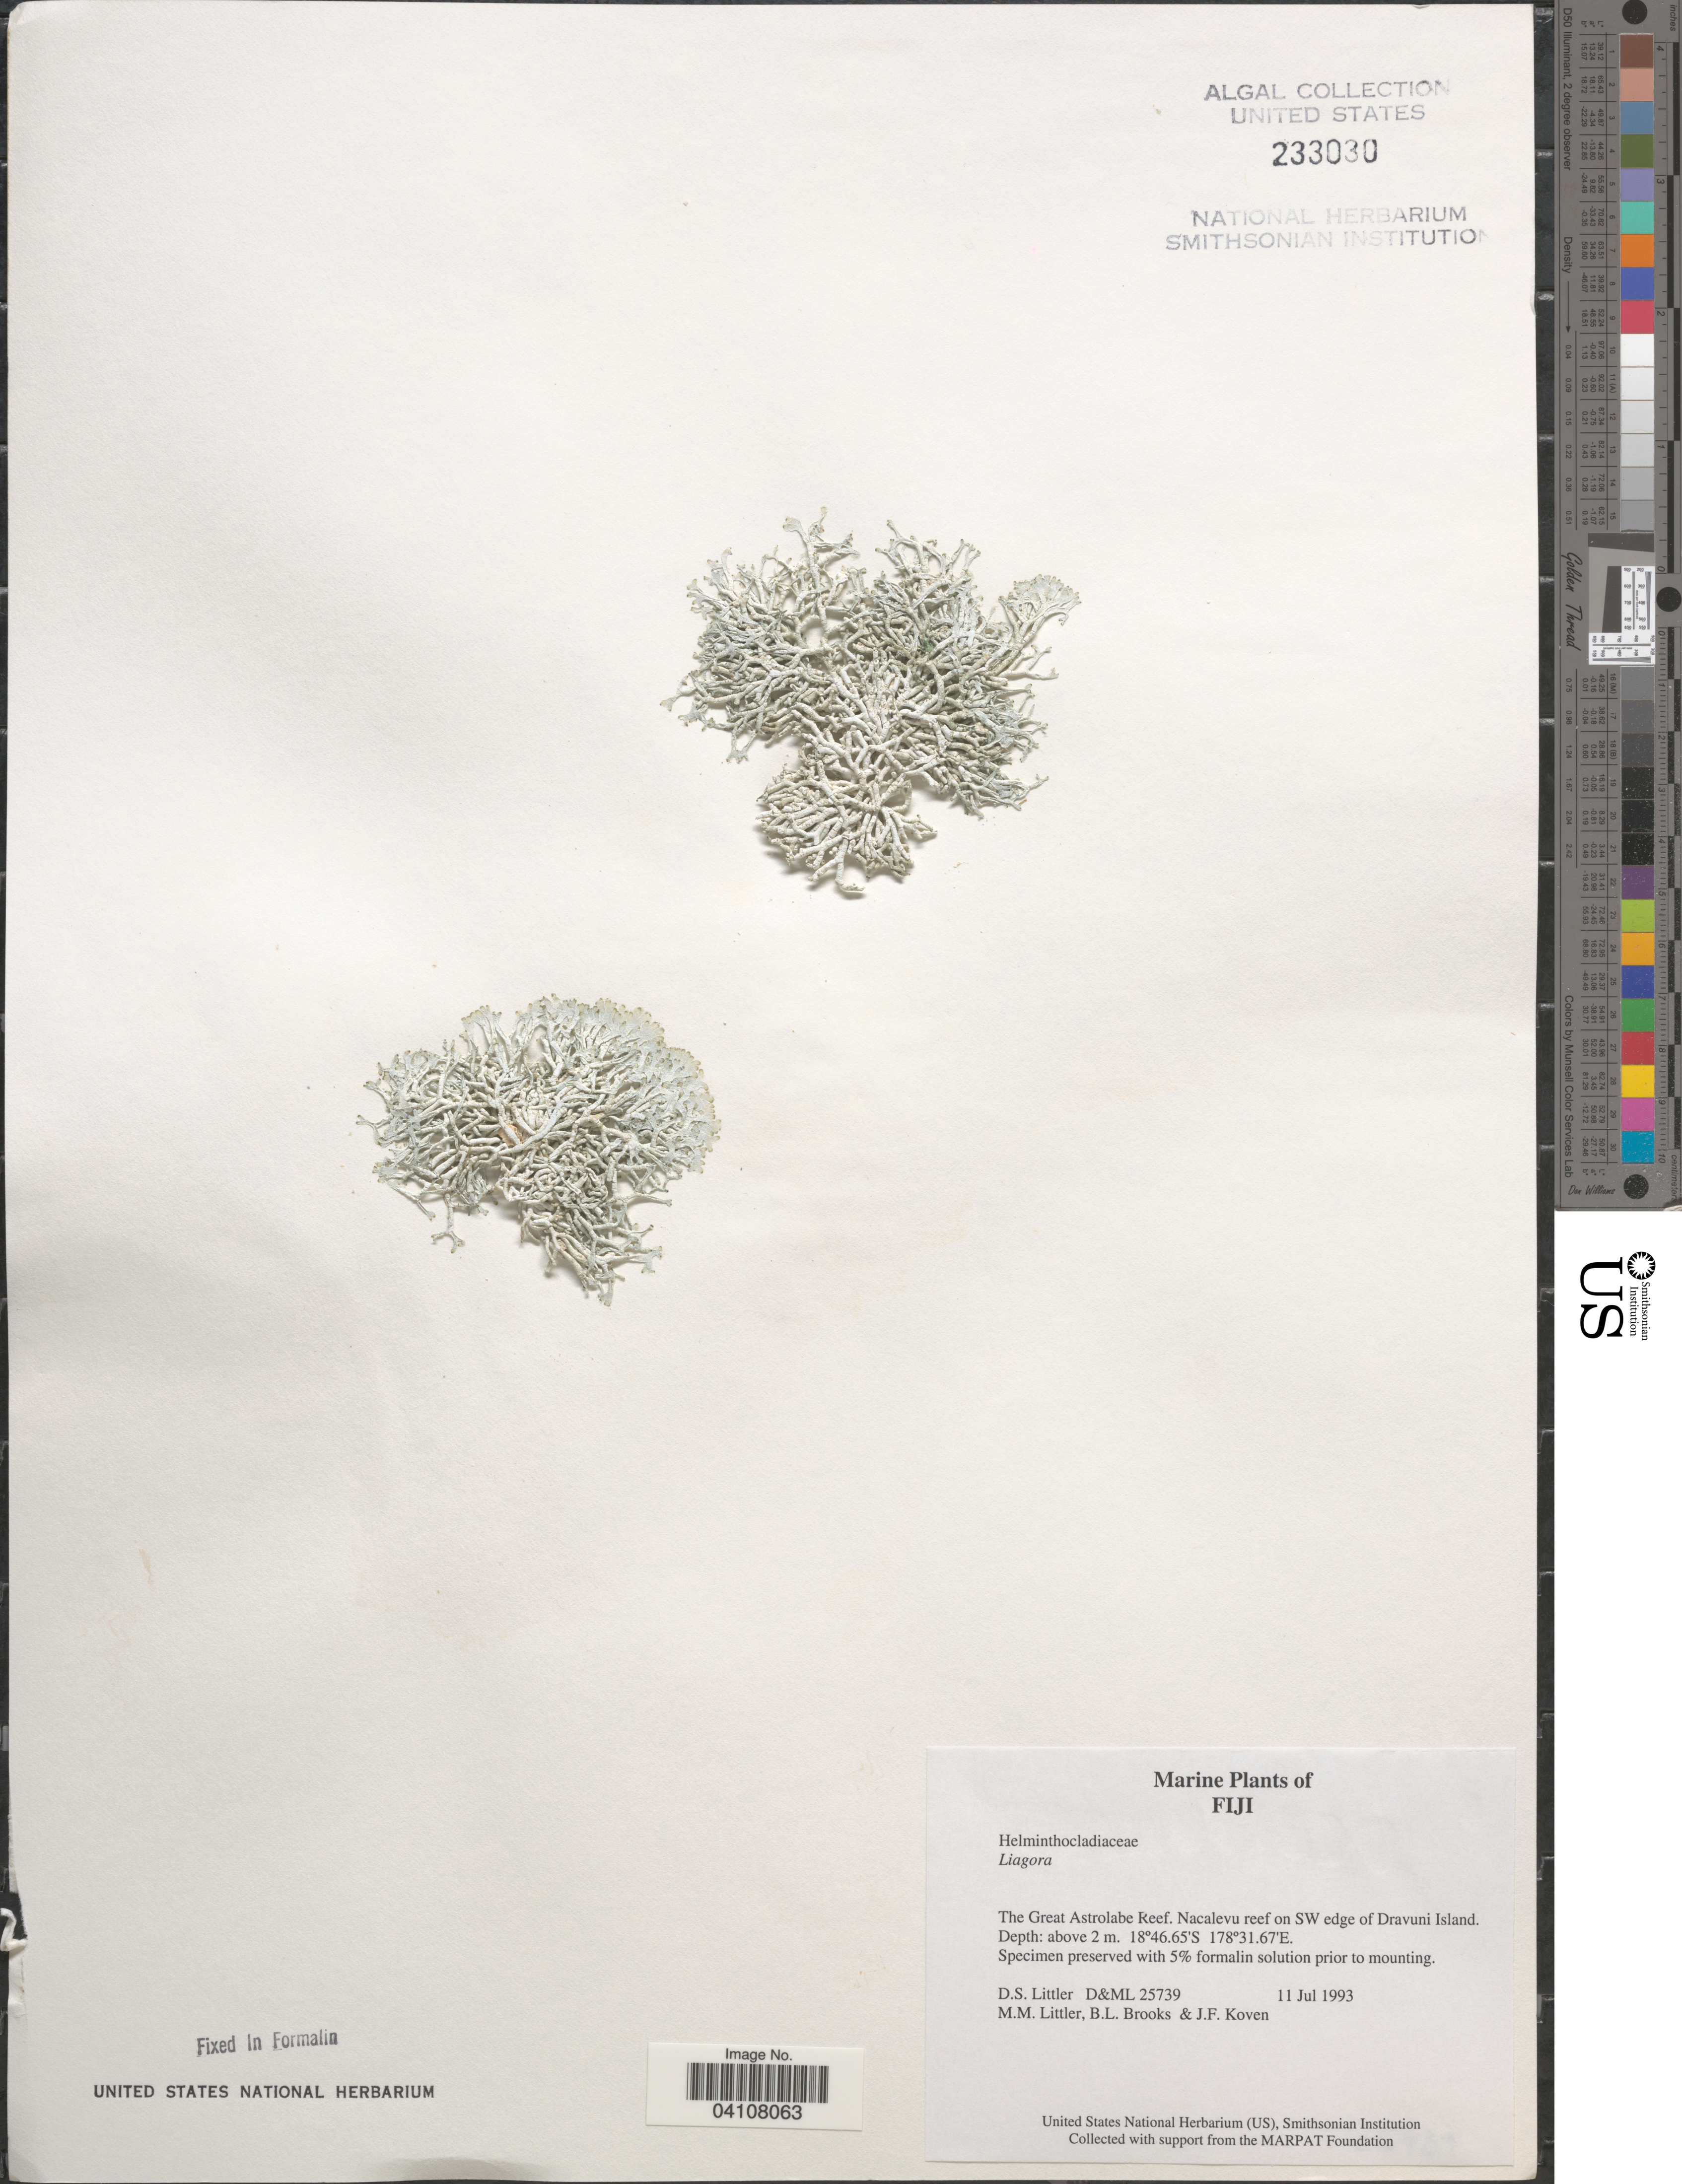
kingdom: Plantae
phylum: Rhodophyta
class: Florideophyceae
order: Nemaliales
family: Liagoraceae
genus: Liagora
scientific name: Liagora sp.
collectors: D. S. Littler, B. Brooks & J. Koven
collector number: D&ML25739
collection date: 1993-07-11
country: Fiji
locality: The Great Astrolabe Reef. Nacalevu reef on SW edge of Dravuni Island.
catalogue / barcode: US 233030